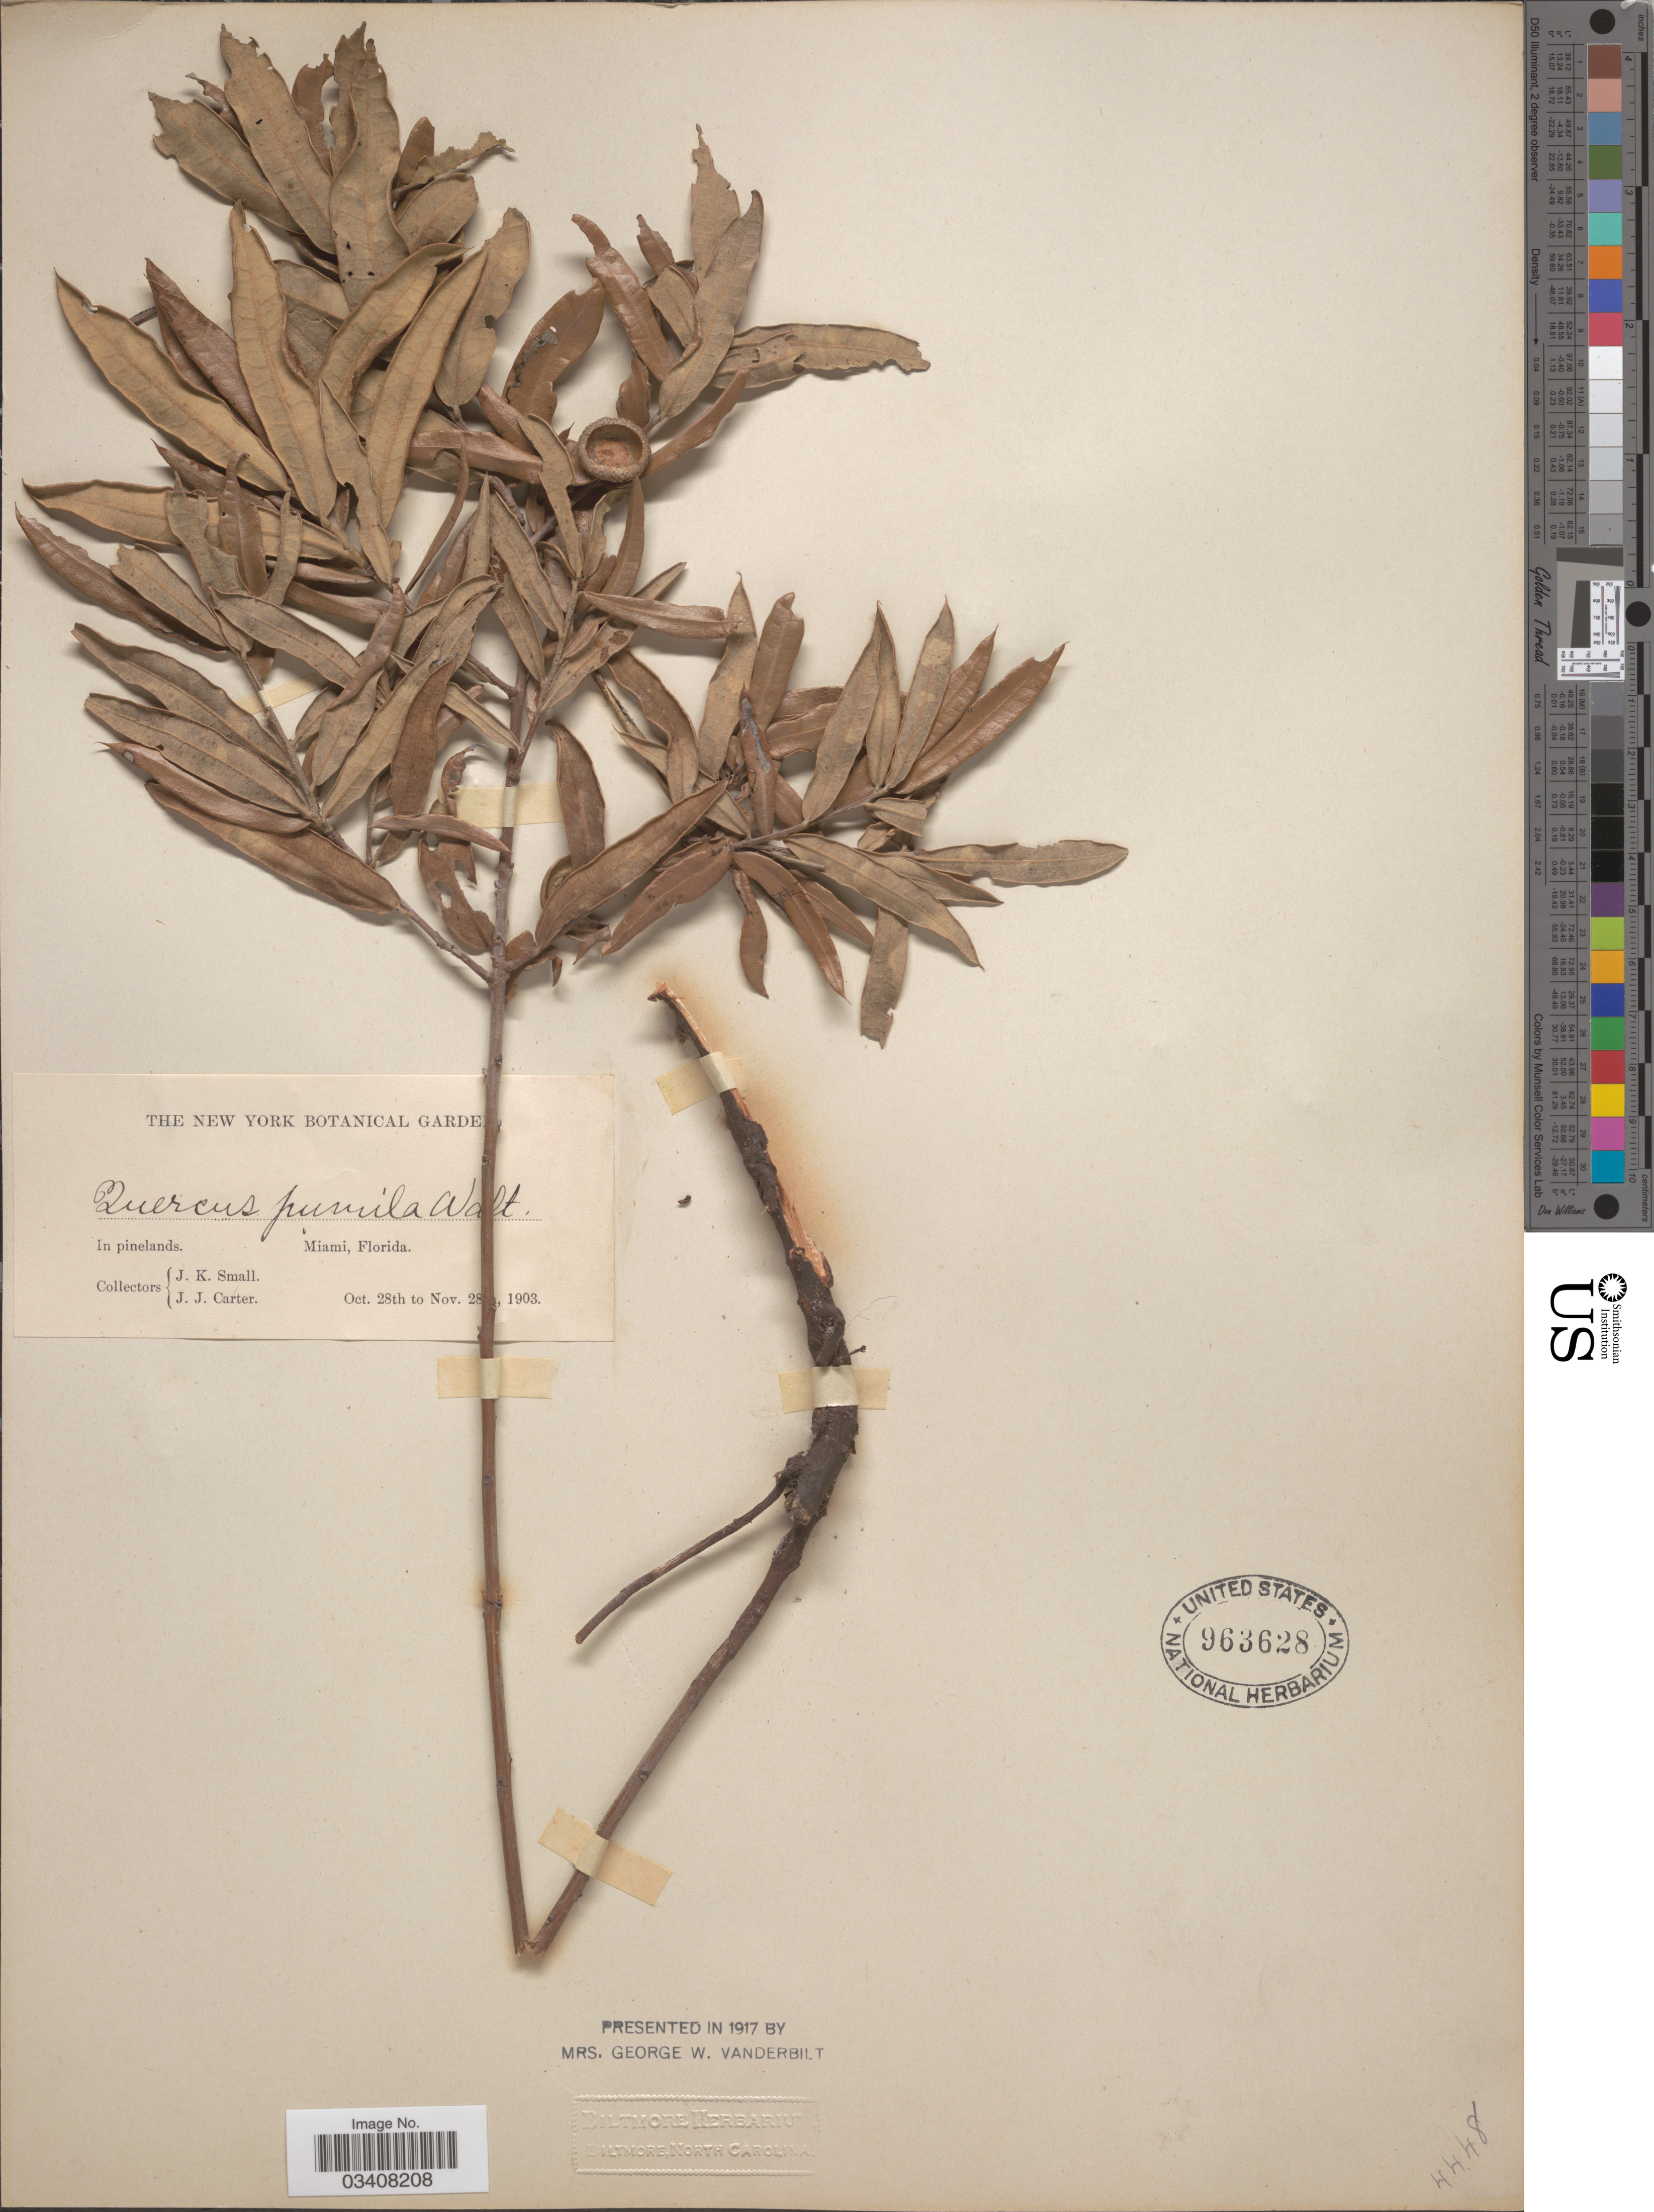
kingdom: Plantae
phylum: Tracheophyta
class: Magnoliopsida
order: Fagales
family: Fagaceae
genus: Quercus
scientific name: Quercus pumila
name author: Walter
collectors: J. K. Small & J. Carter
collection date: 1903-10-28/1903-11-28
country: United States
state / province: Florida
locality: Miami.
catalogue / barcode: US 963628